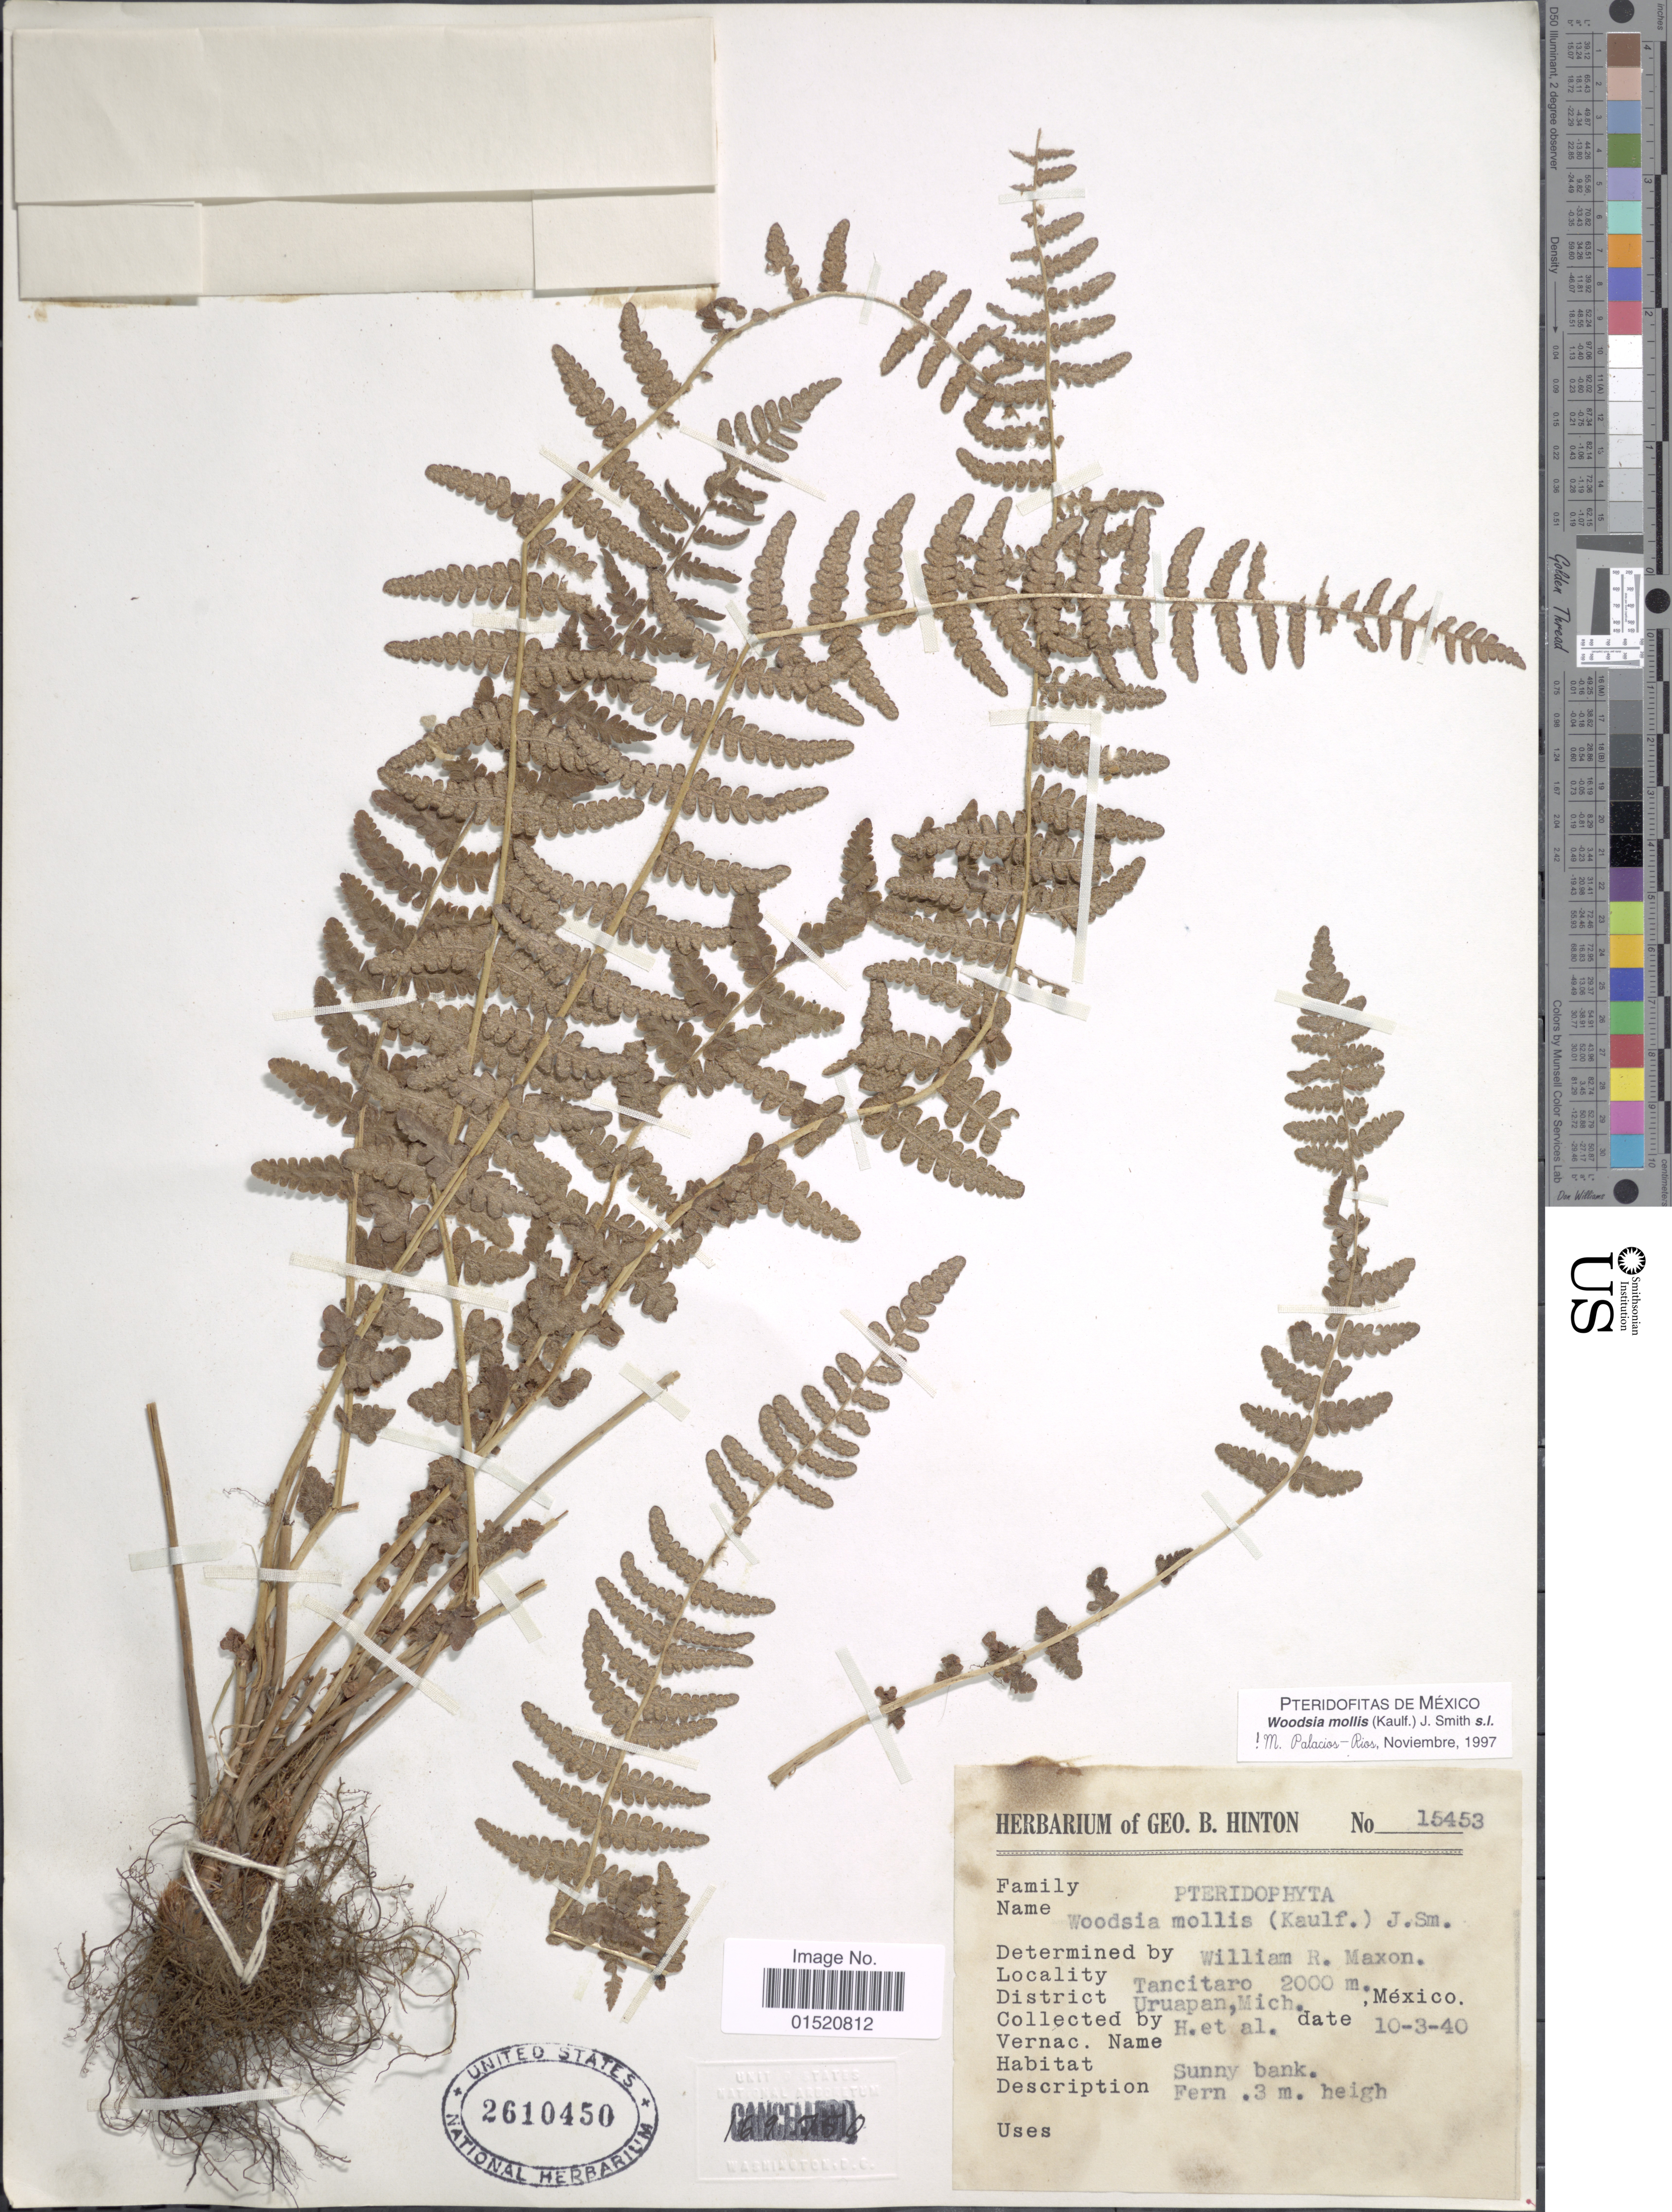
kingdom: Plantae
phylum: Tracheophyta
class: Polypodiopsida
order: Polypodiales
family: Woodsiaceae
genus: Woodsia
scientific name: Woodsia mollis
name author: (Kaulf.) J. Sm.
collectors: G. B. Hinton & et al.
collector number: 15453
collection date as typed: Transcribed d/m/y: 3/10/40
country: Mexico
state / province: Michoacán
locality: Tancitaro District Uruapan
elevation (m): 2000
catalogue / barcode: US 2610450